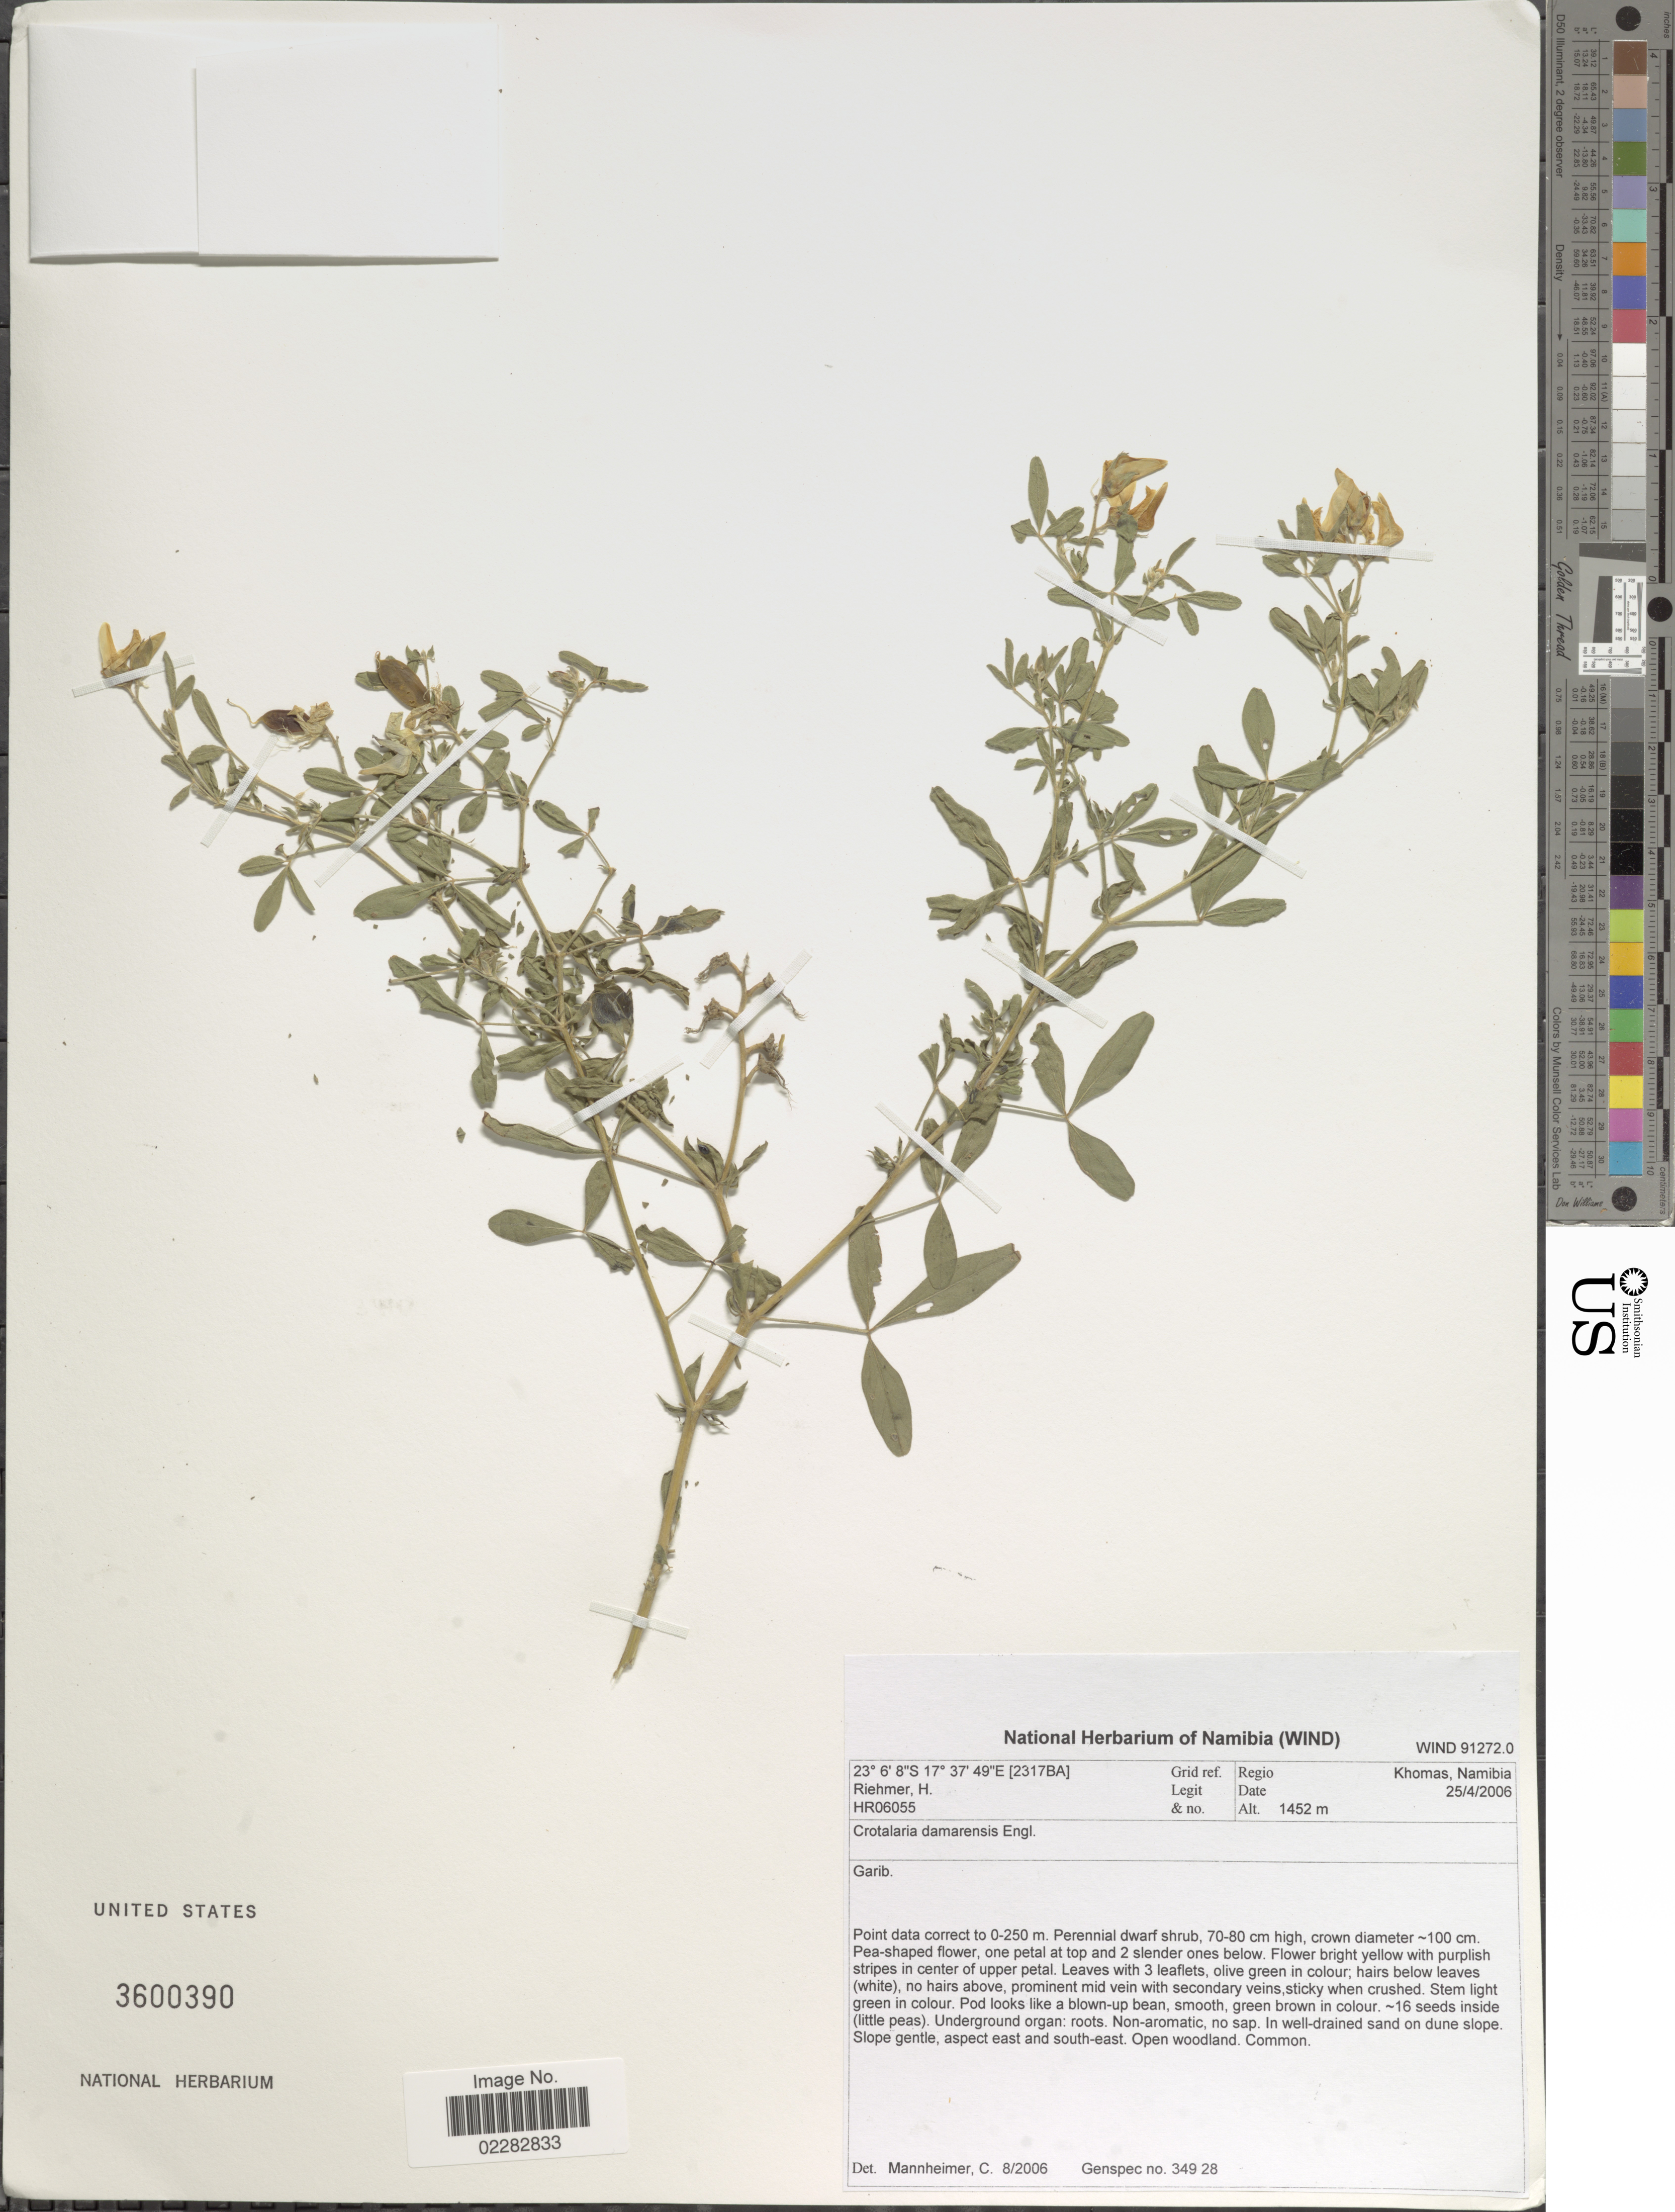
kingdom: Plantae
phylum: Tracheophyta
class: Magnoliopsida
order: Fabales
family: Fabaceae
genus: Crotalaria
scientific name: Crotalaria damarensis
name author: Engl.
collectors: H. Riehmer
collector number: HR06055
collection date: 2006-04-25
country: Namibia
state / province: Khomas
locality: Garib.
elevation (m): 1452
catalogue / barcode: US 3600390